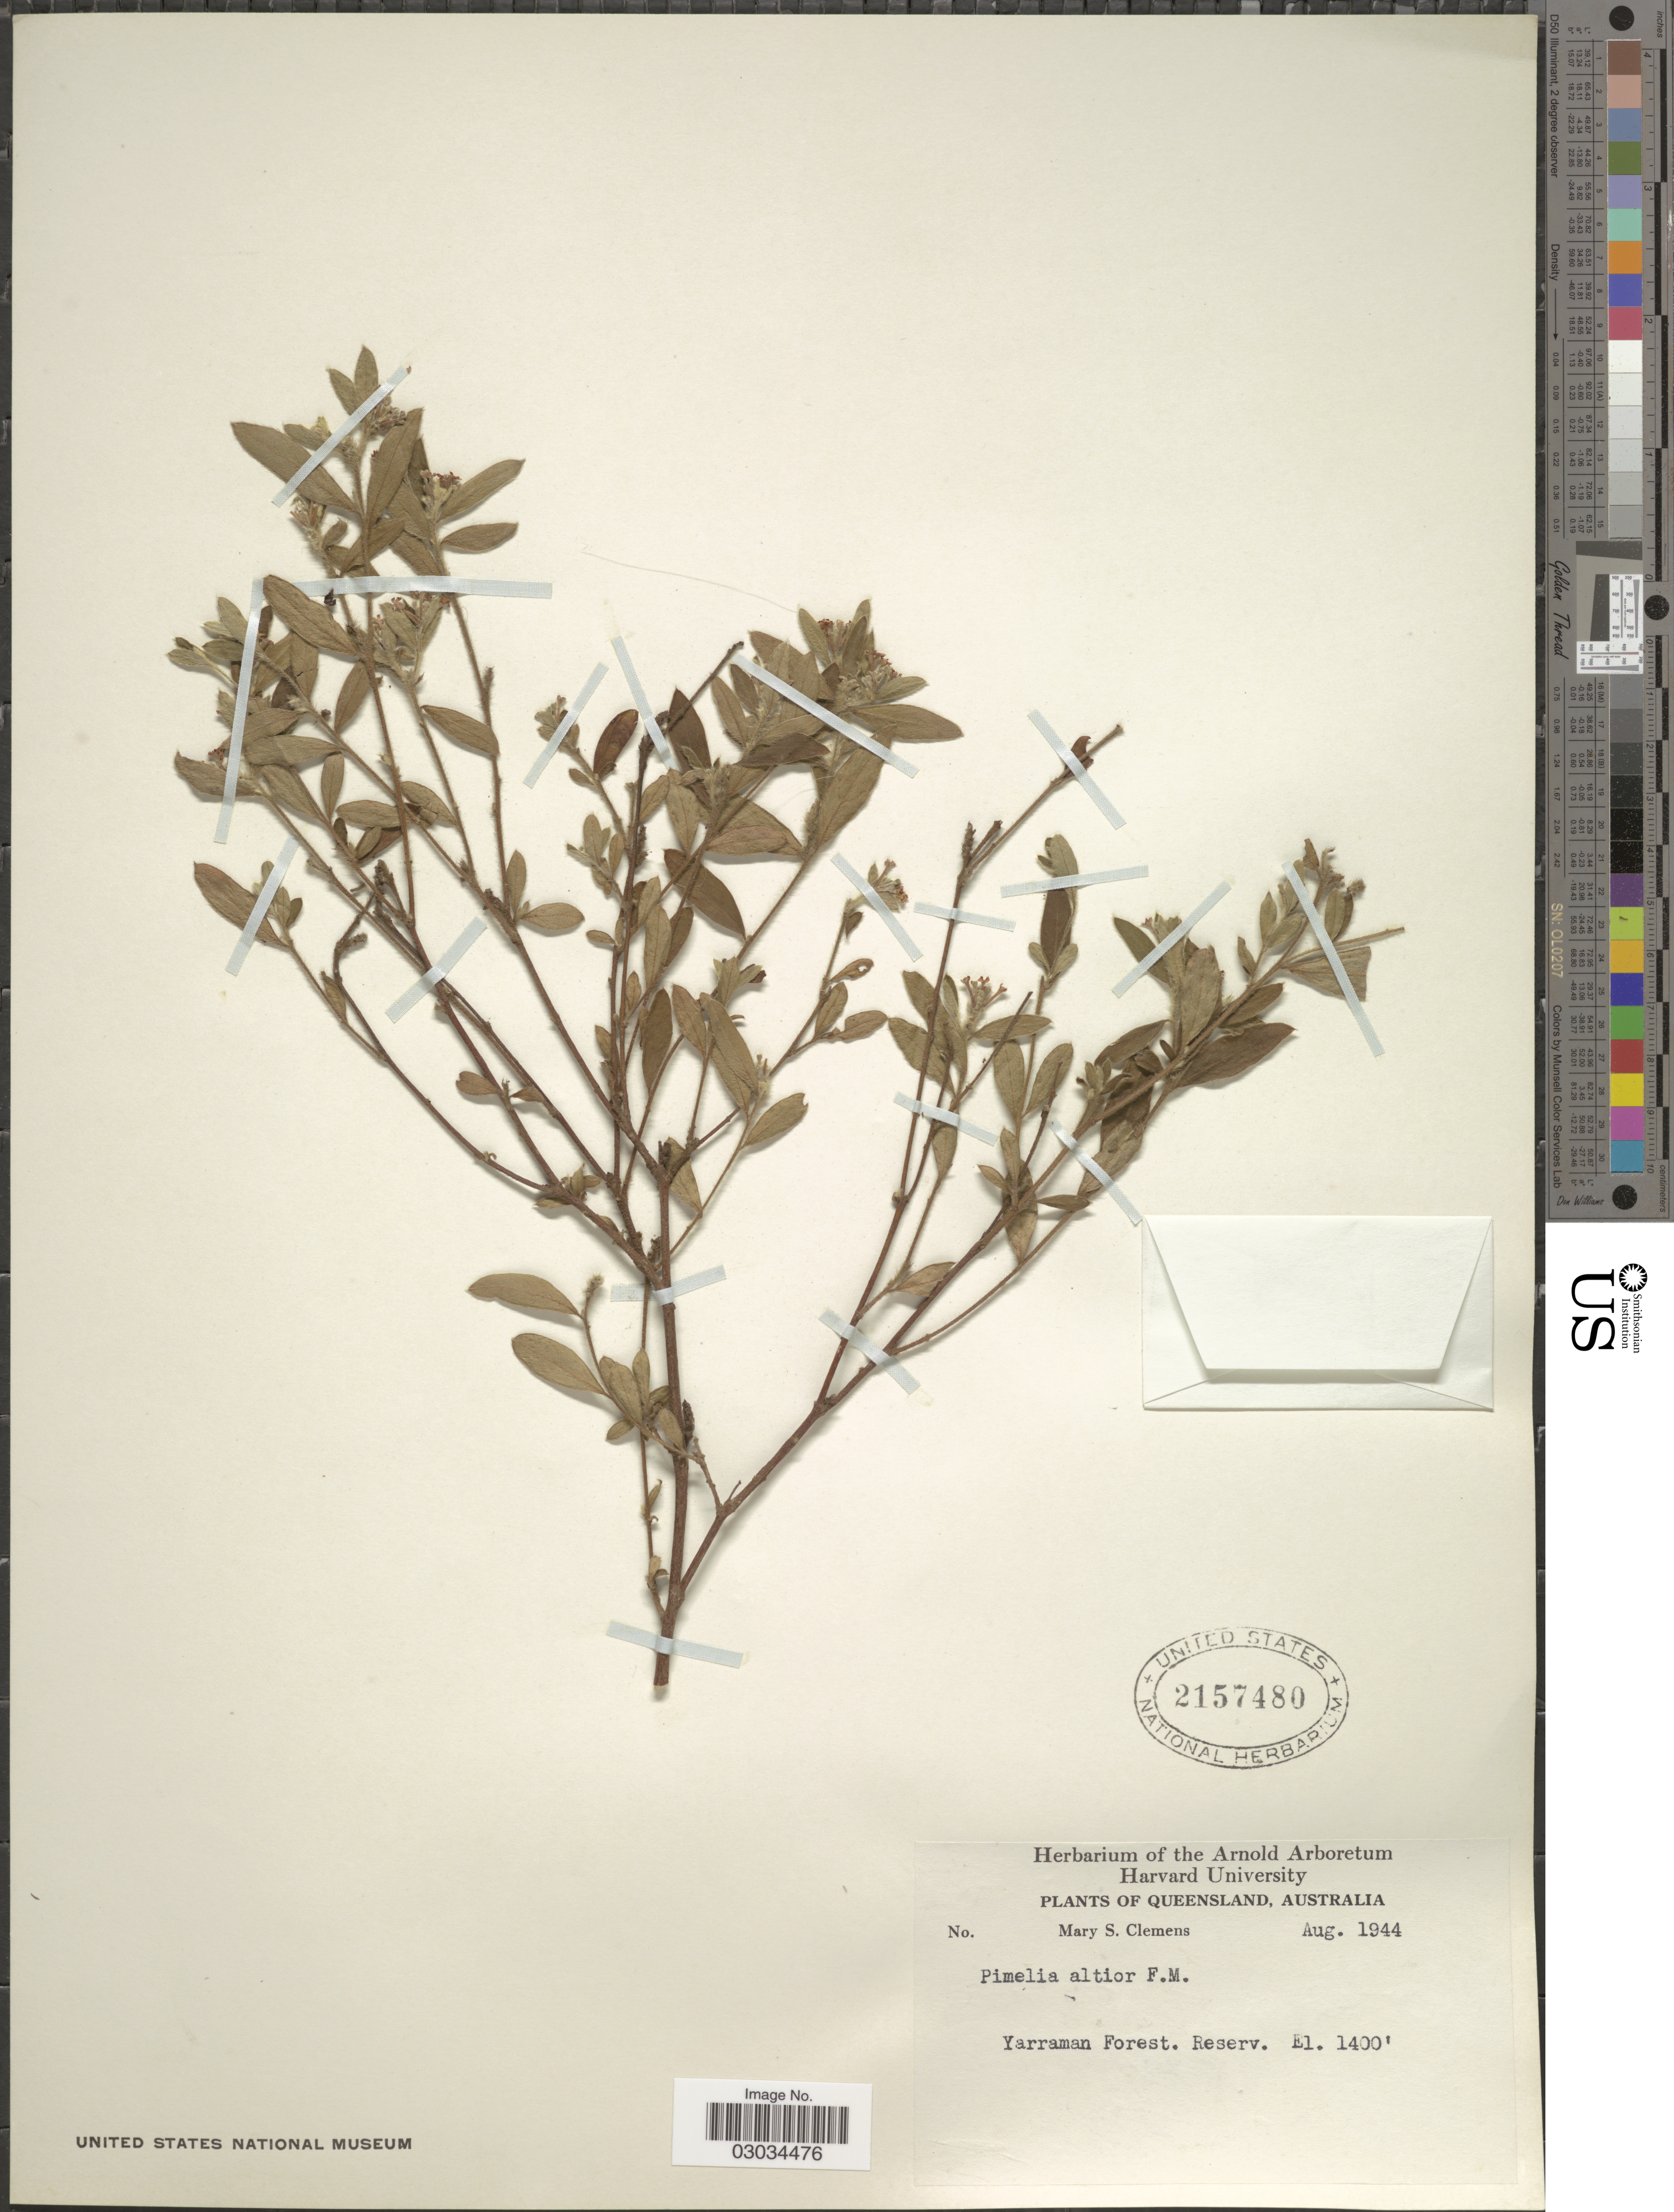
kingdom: Plantae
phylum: Tracheophyta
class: Magnoliopsida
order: Malvales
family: Thymelaeaceae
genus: Pimelea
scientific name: Pimelea altior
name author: F. Muell.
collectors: M. S. Clemens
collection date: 1944-08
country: Australia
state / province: Queensland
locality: Yarraman Forest. Reserv.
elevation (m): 427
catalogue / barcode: US 2157480